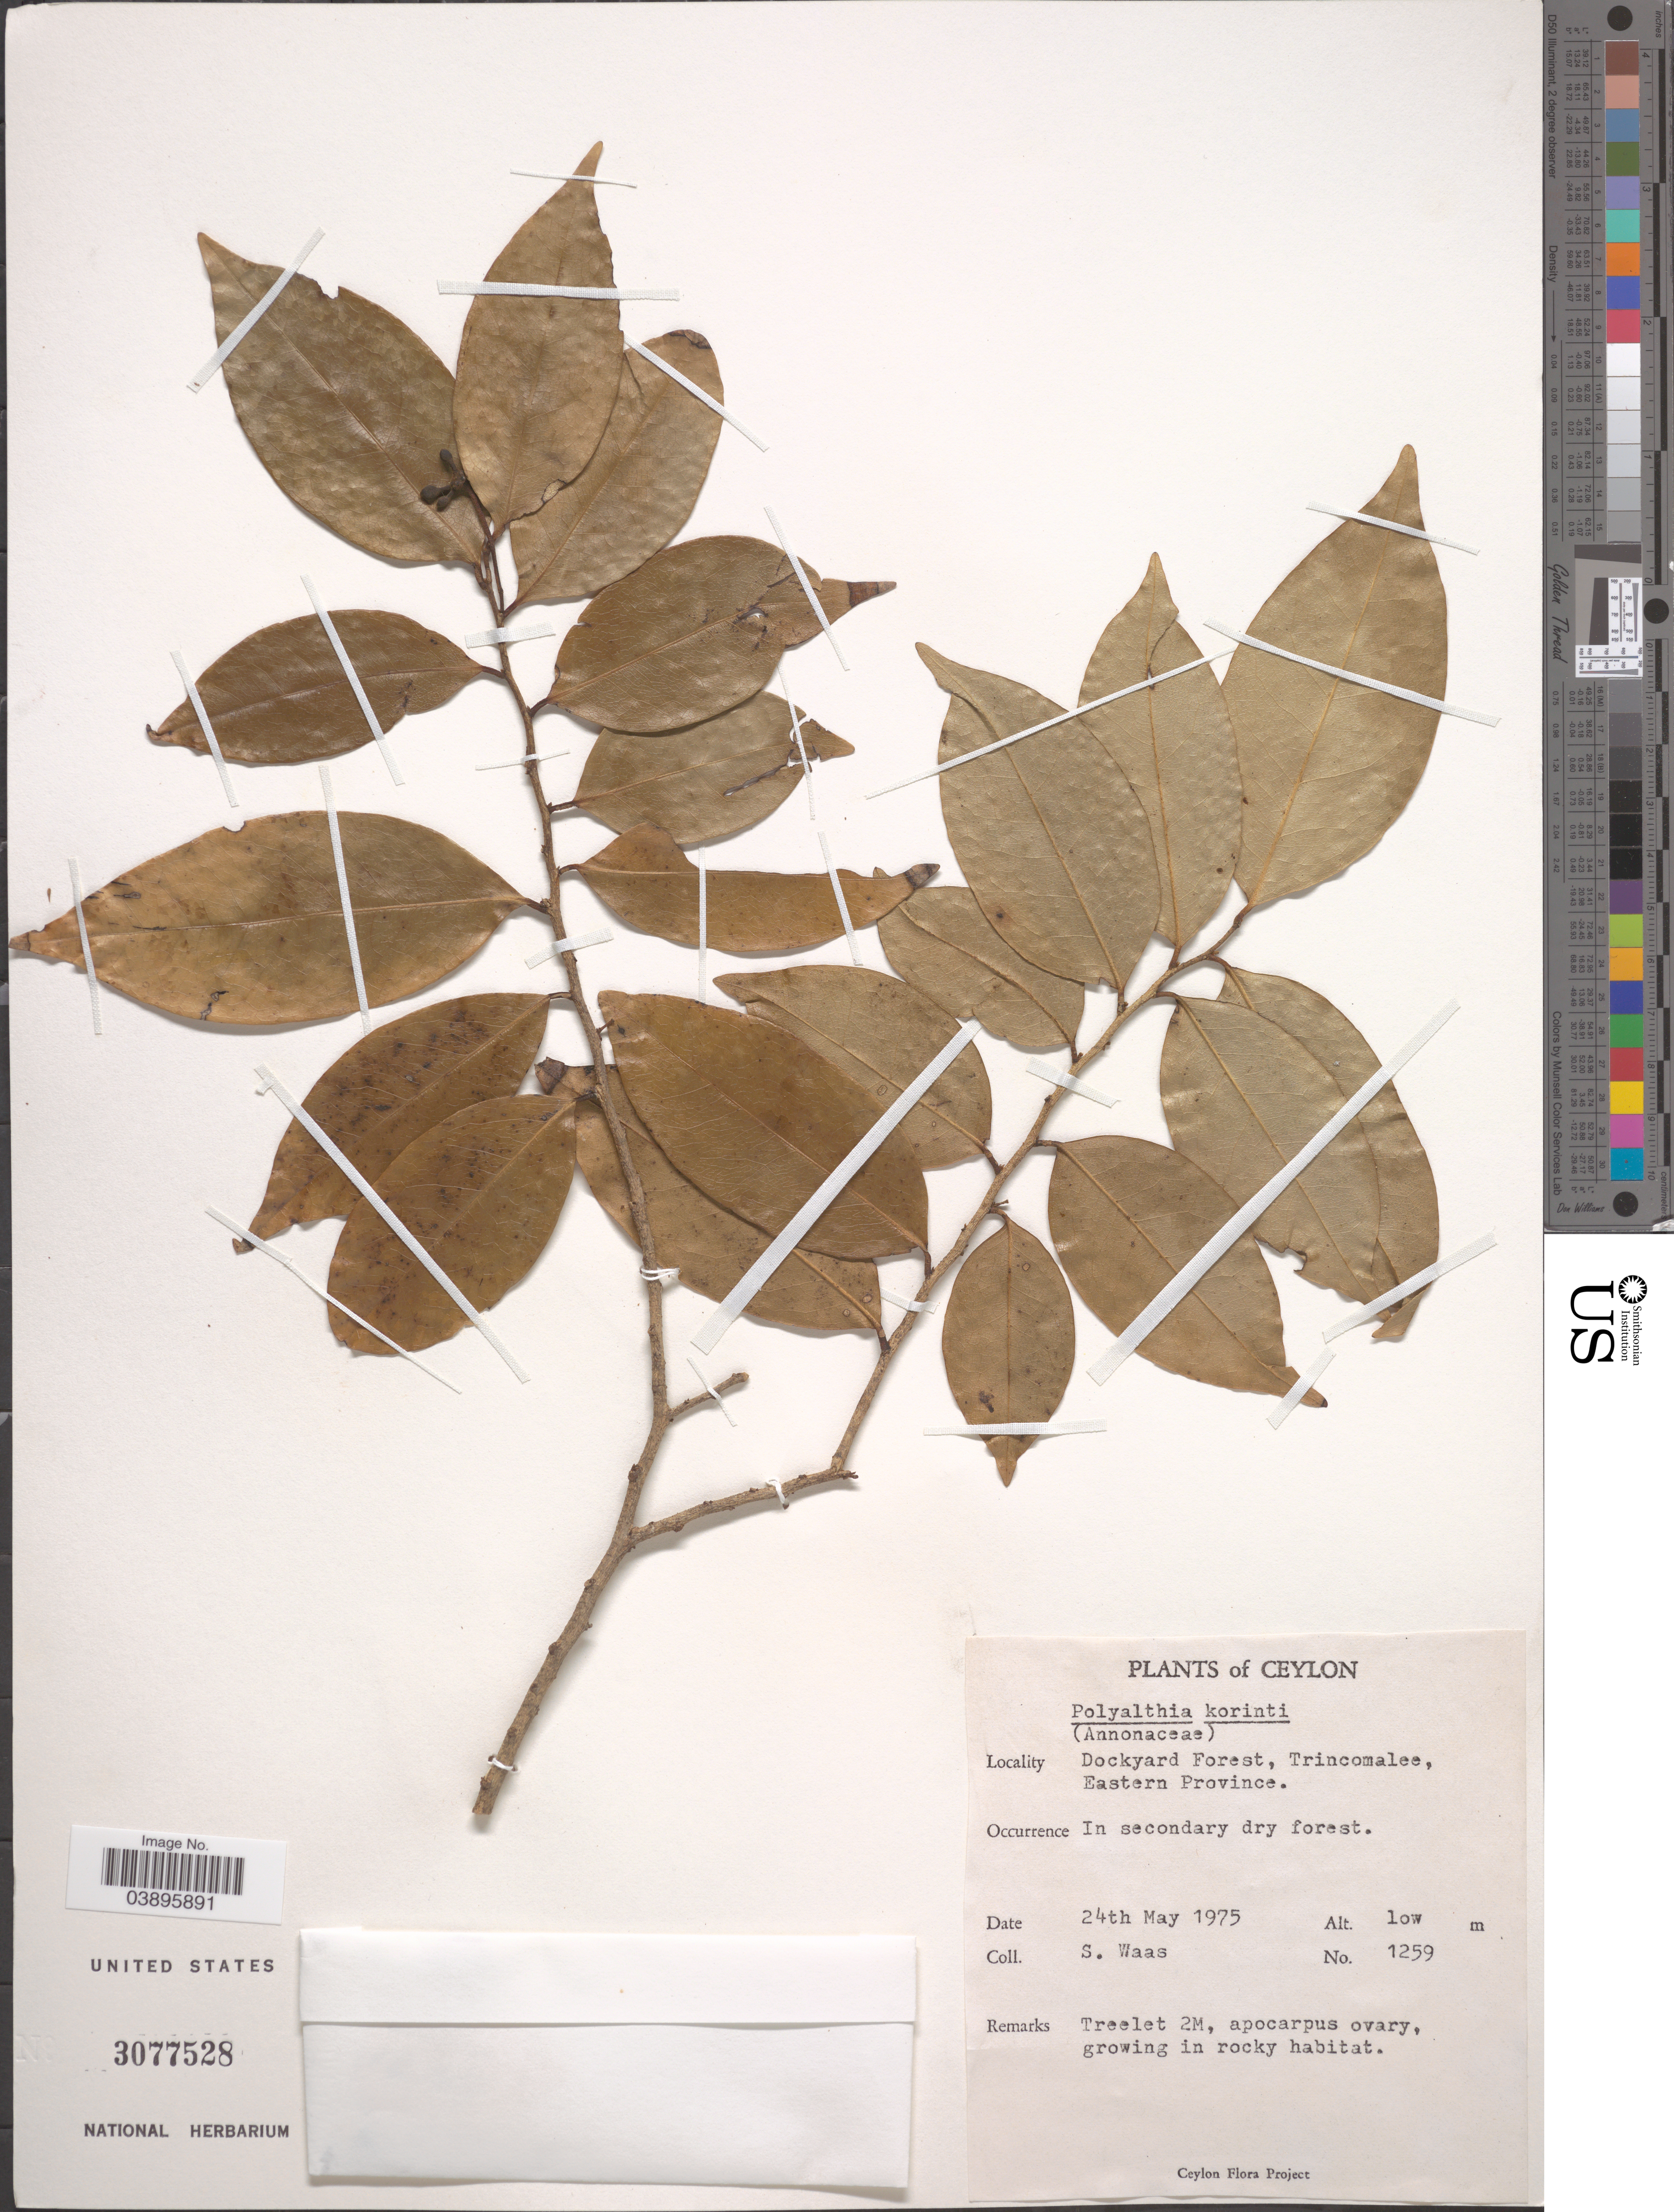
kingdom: Plantae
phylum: Tracheophyta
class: Magnoliopsida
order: Magnoliales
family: Annonaceae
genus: Polyalthia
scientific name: Polyalthia korinti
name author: (Dunal) Thwaites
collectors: S. Waas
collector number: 1259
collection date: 1975-05-24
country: Sri Lanka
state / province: Eastern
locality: Ceylon. Dockyard Forest, Trincomalee.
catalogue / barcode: US 3077528